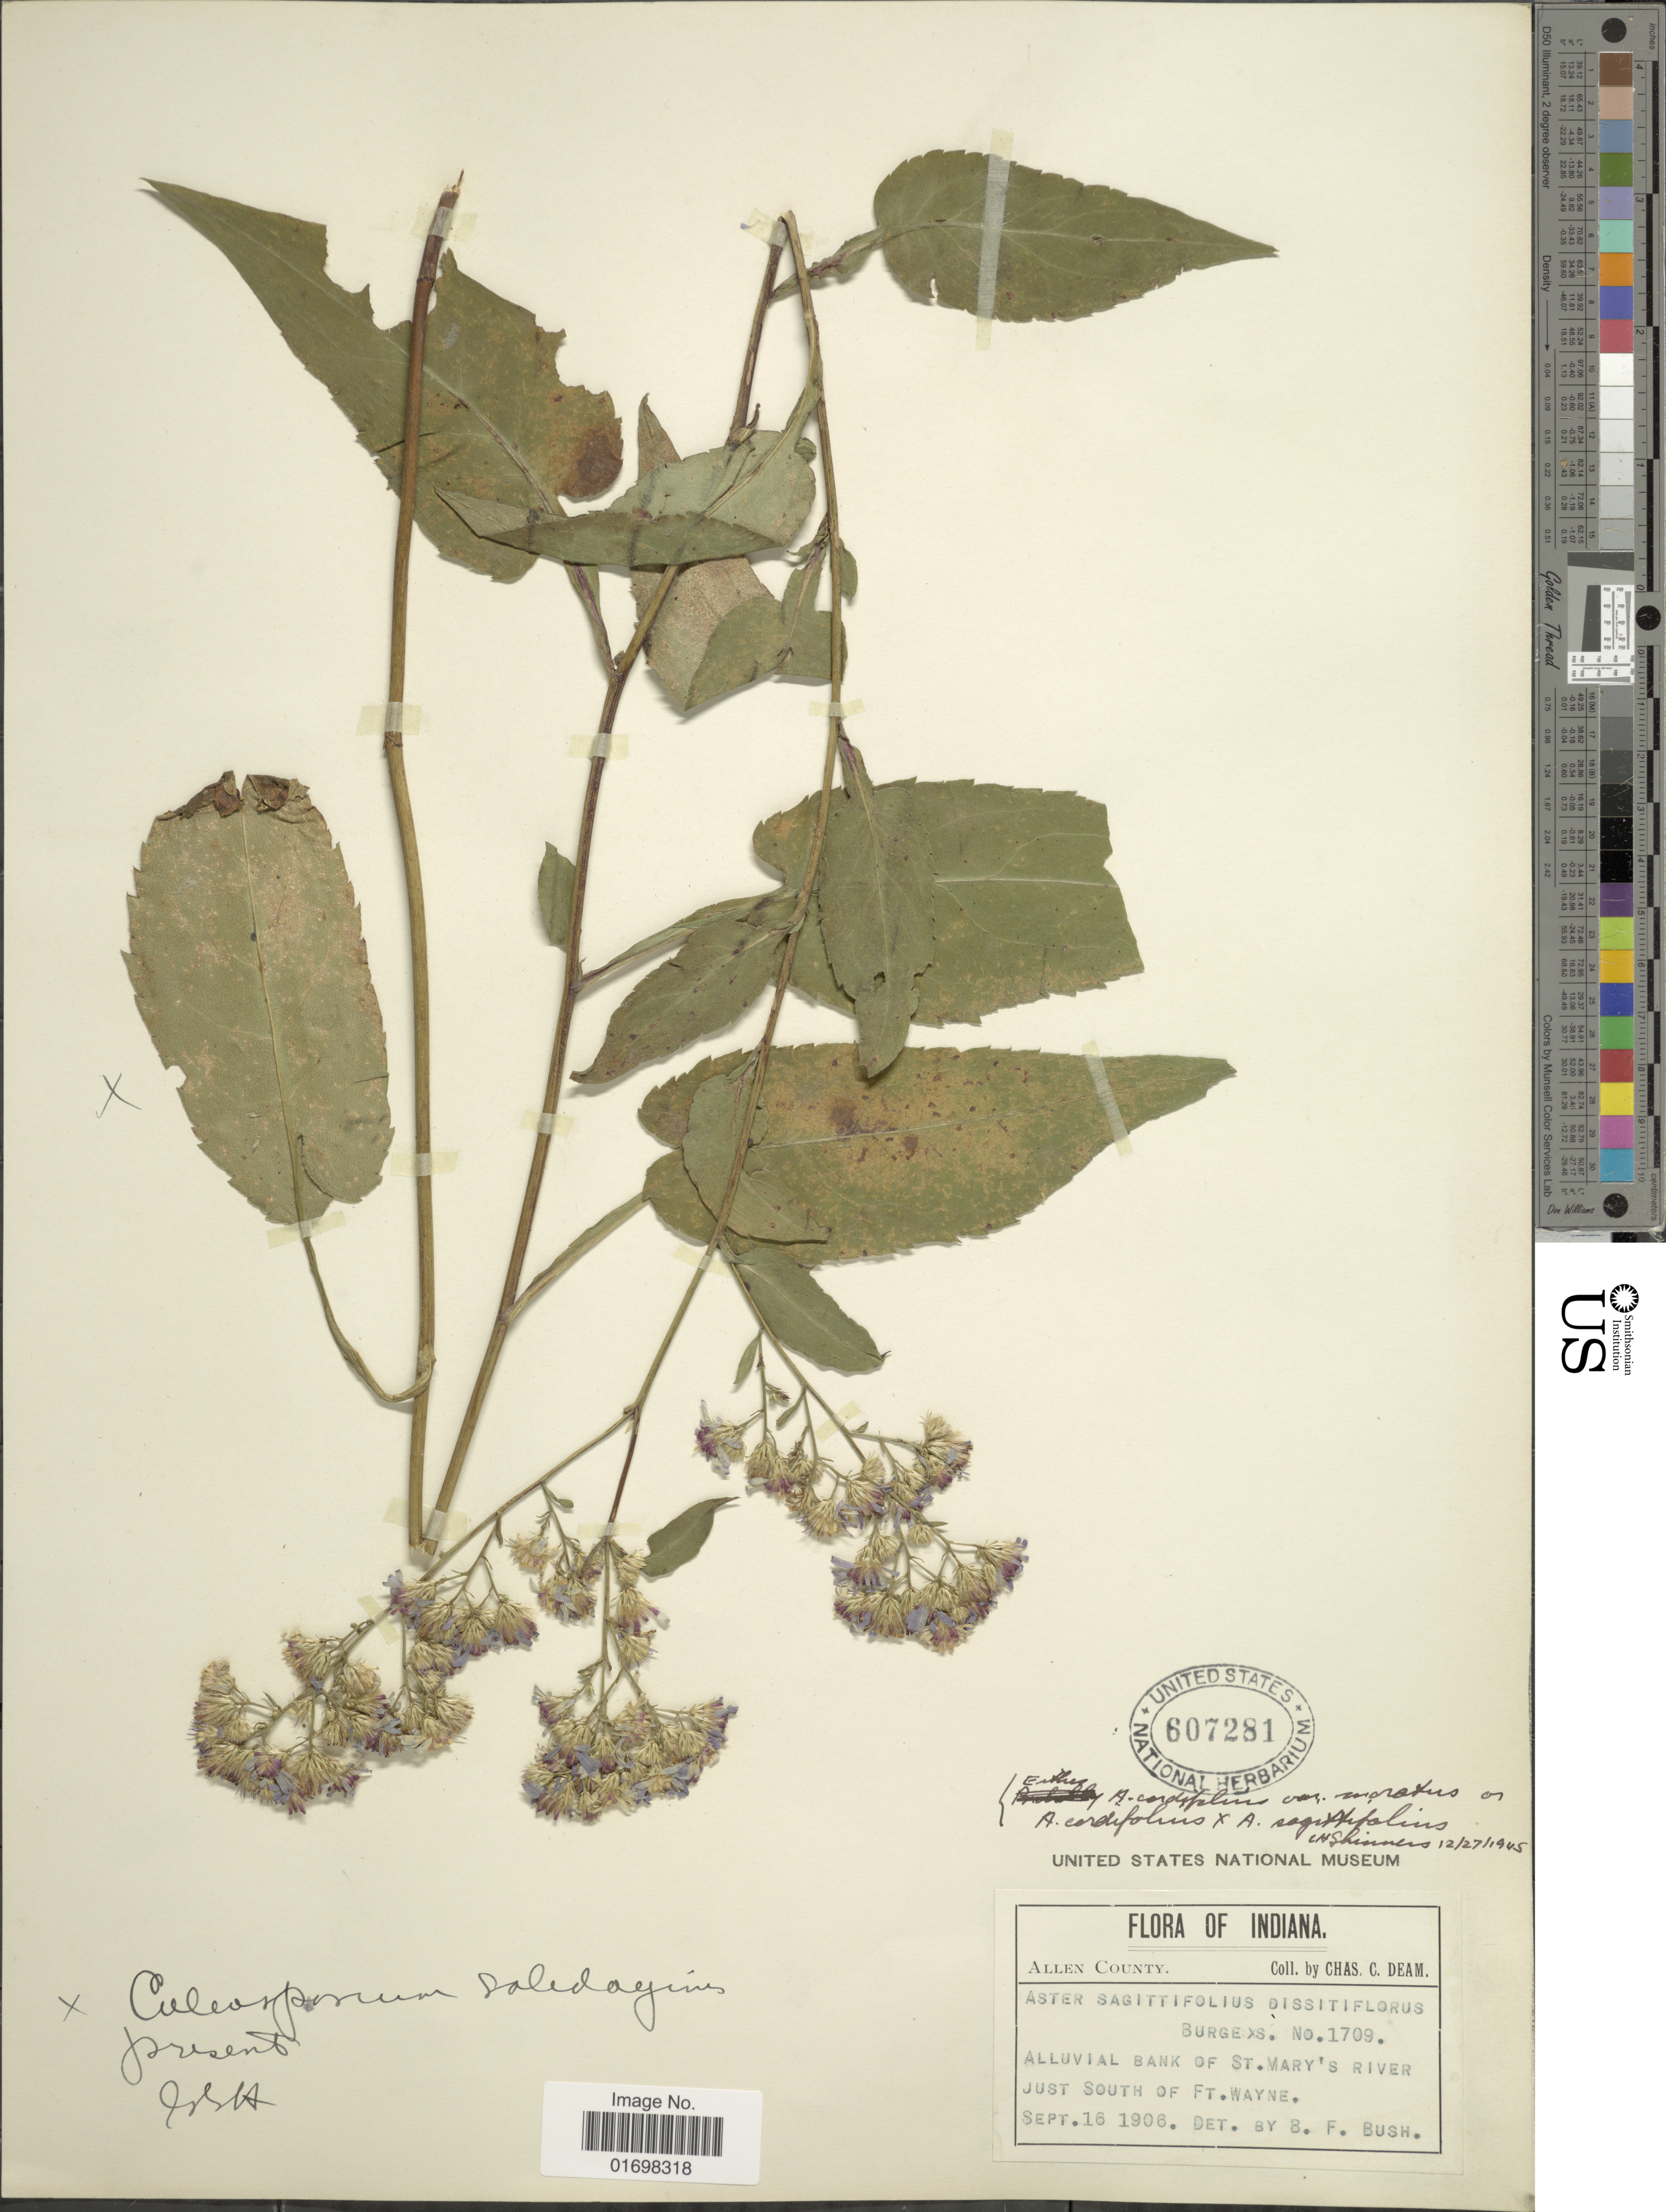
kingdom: Plantae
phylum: Tracheophyta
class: Magnoliopsida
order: Asterales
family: Asteraceae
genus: Symphyotrichum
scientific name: Symphyotrichum cordifolium var. moratum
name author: (Shinners) G.L. Nesom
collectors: C. C. Deam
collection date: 1906-09-16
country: United States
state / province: Indiana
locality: Alluvial Bank of St, Mary's River Just South of Ft. Wayne.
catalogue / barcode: US 607281